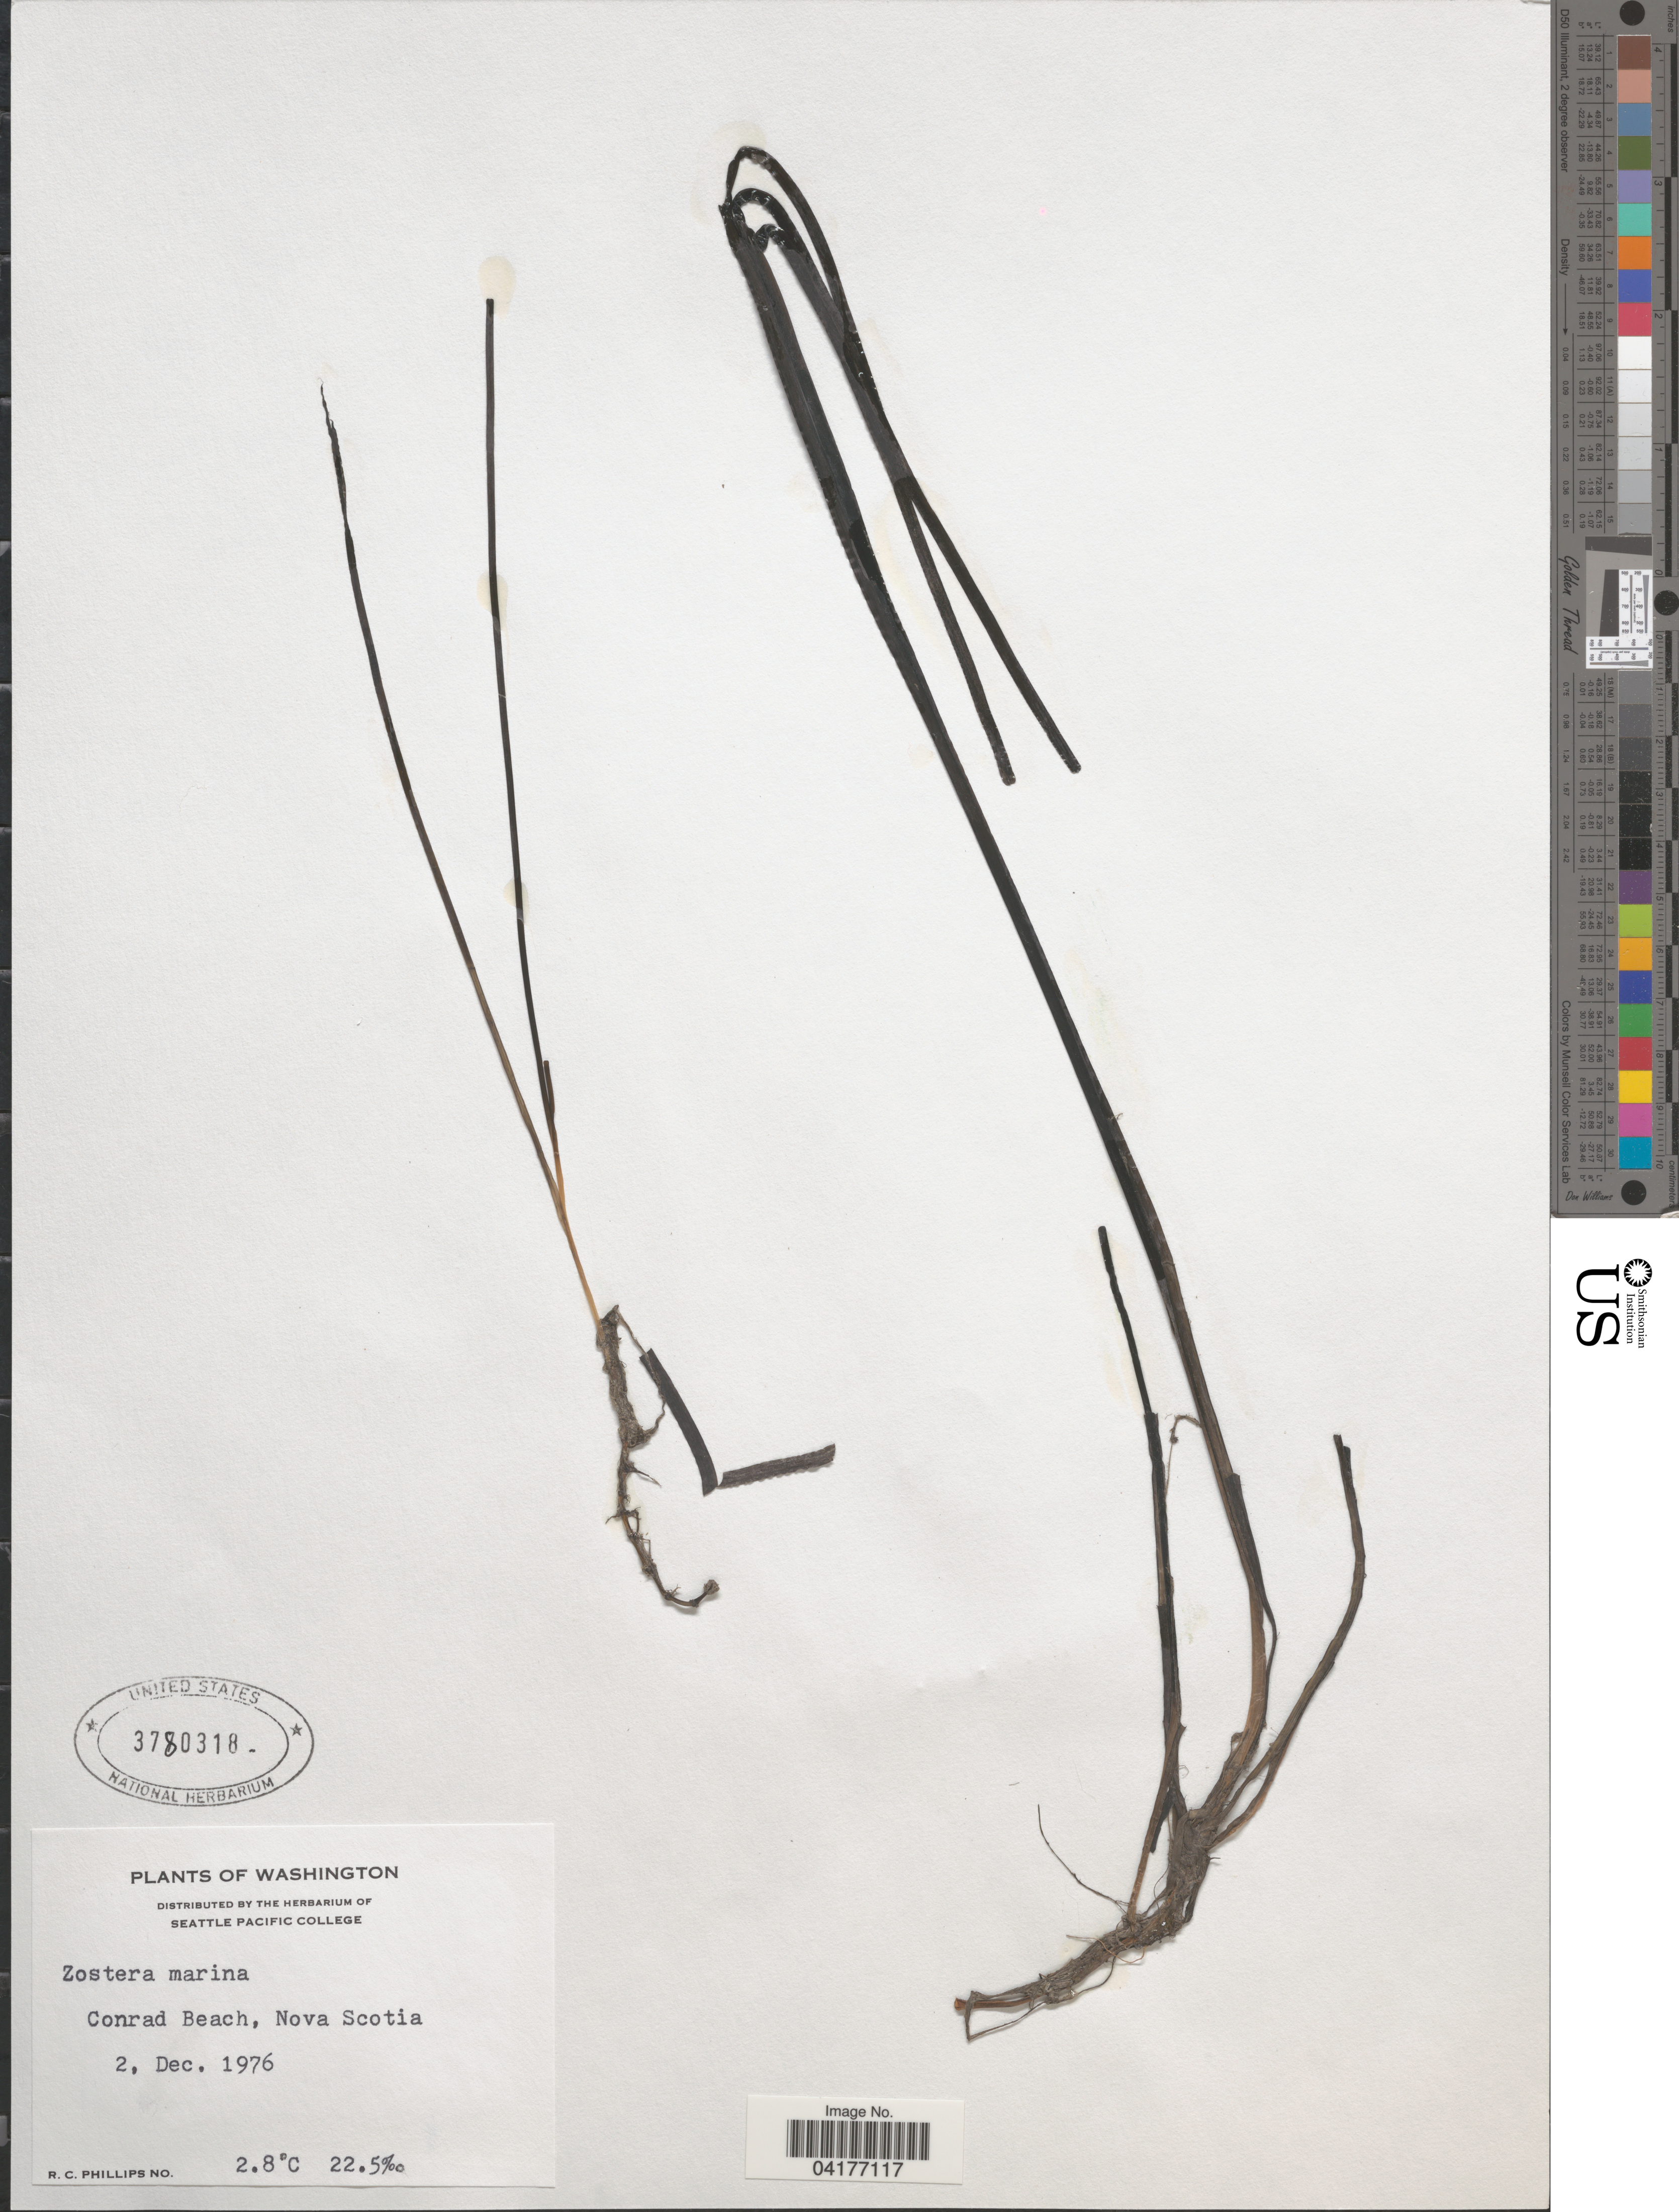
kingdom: Plantae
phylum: Tracheophyta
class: Liliopsida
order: Alismatales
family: Zosteraceae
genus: Zostera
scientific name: Zostera marina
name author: L.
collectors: R. C. Phillips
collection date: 1976-12-02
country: Canada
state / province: Nova Scotia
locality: Conrad Beach.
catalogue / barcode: US 3780318